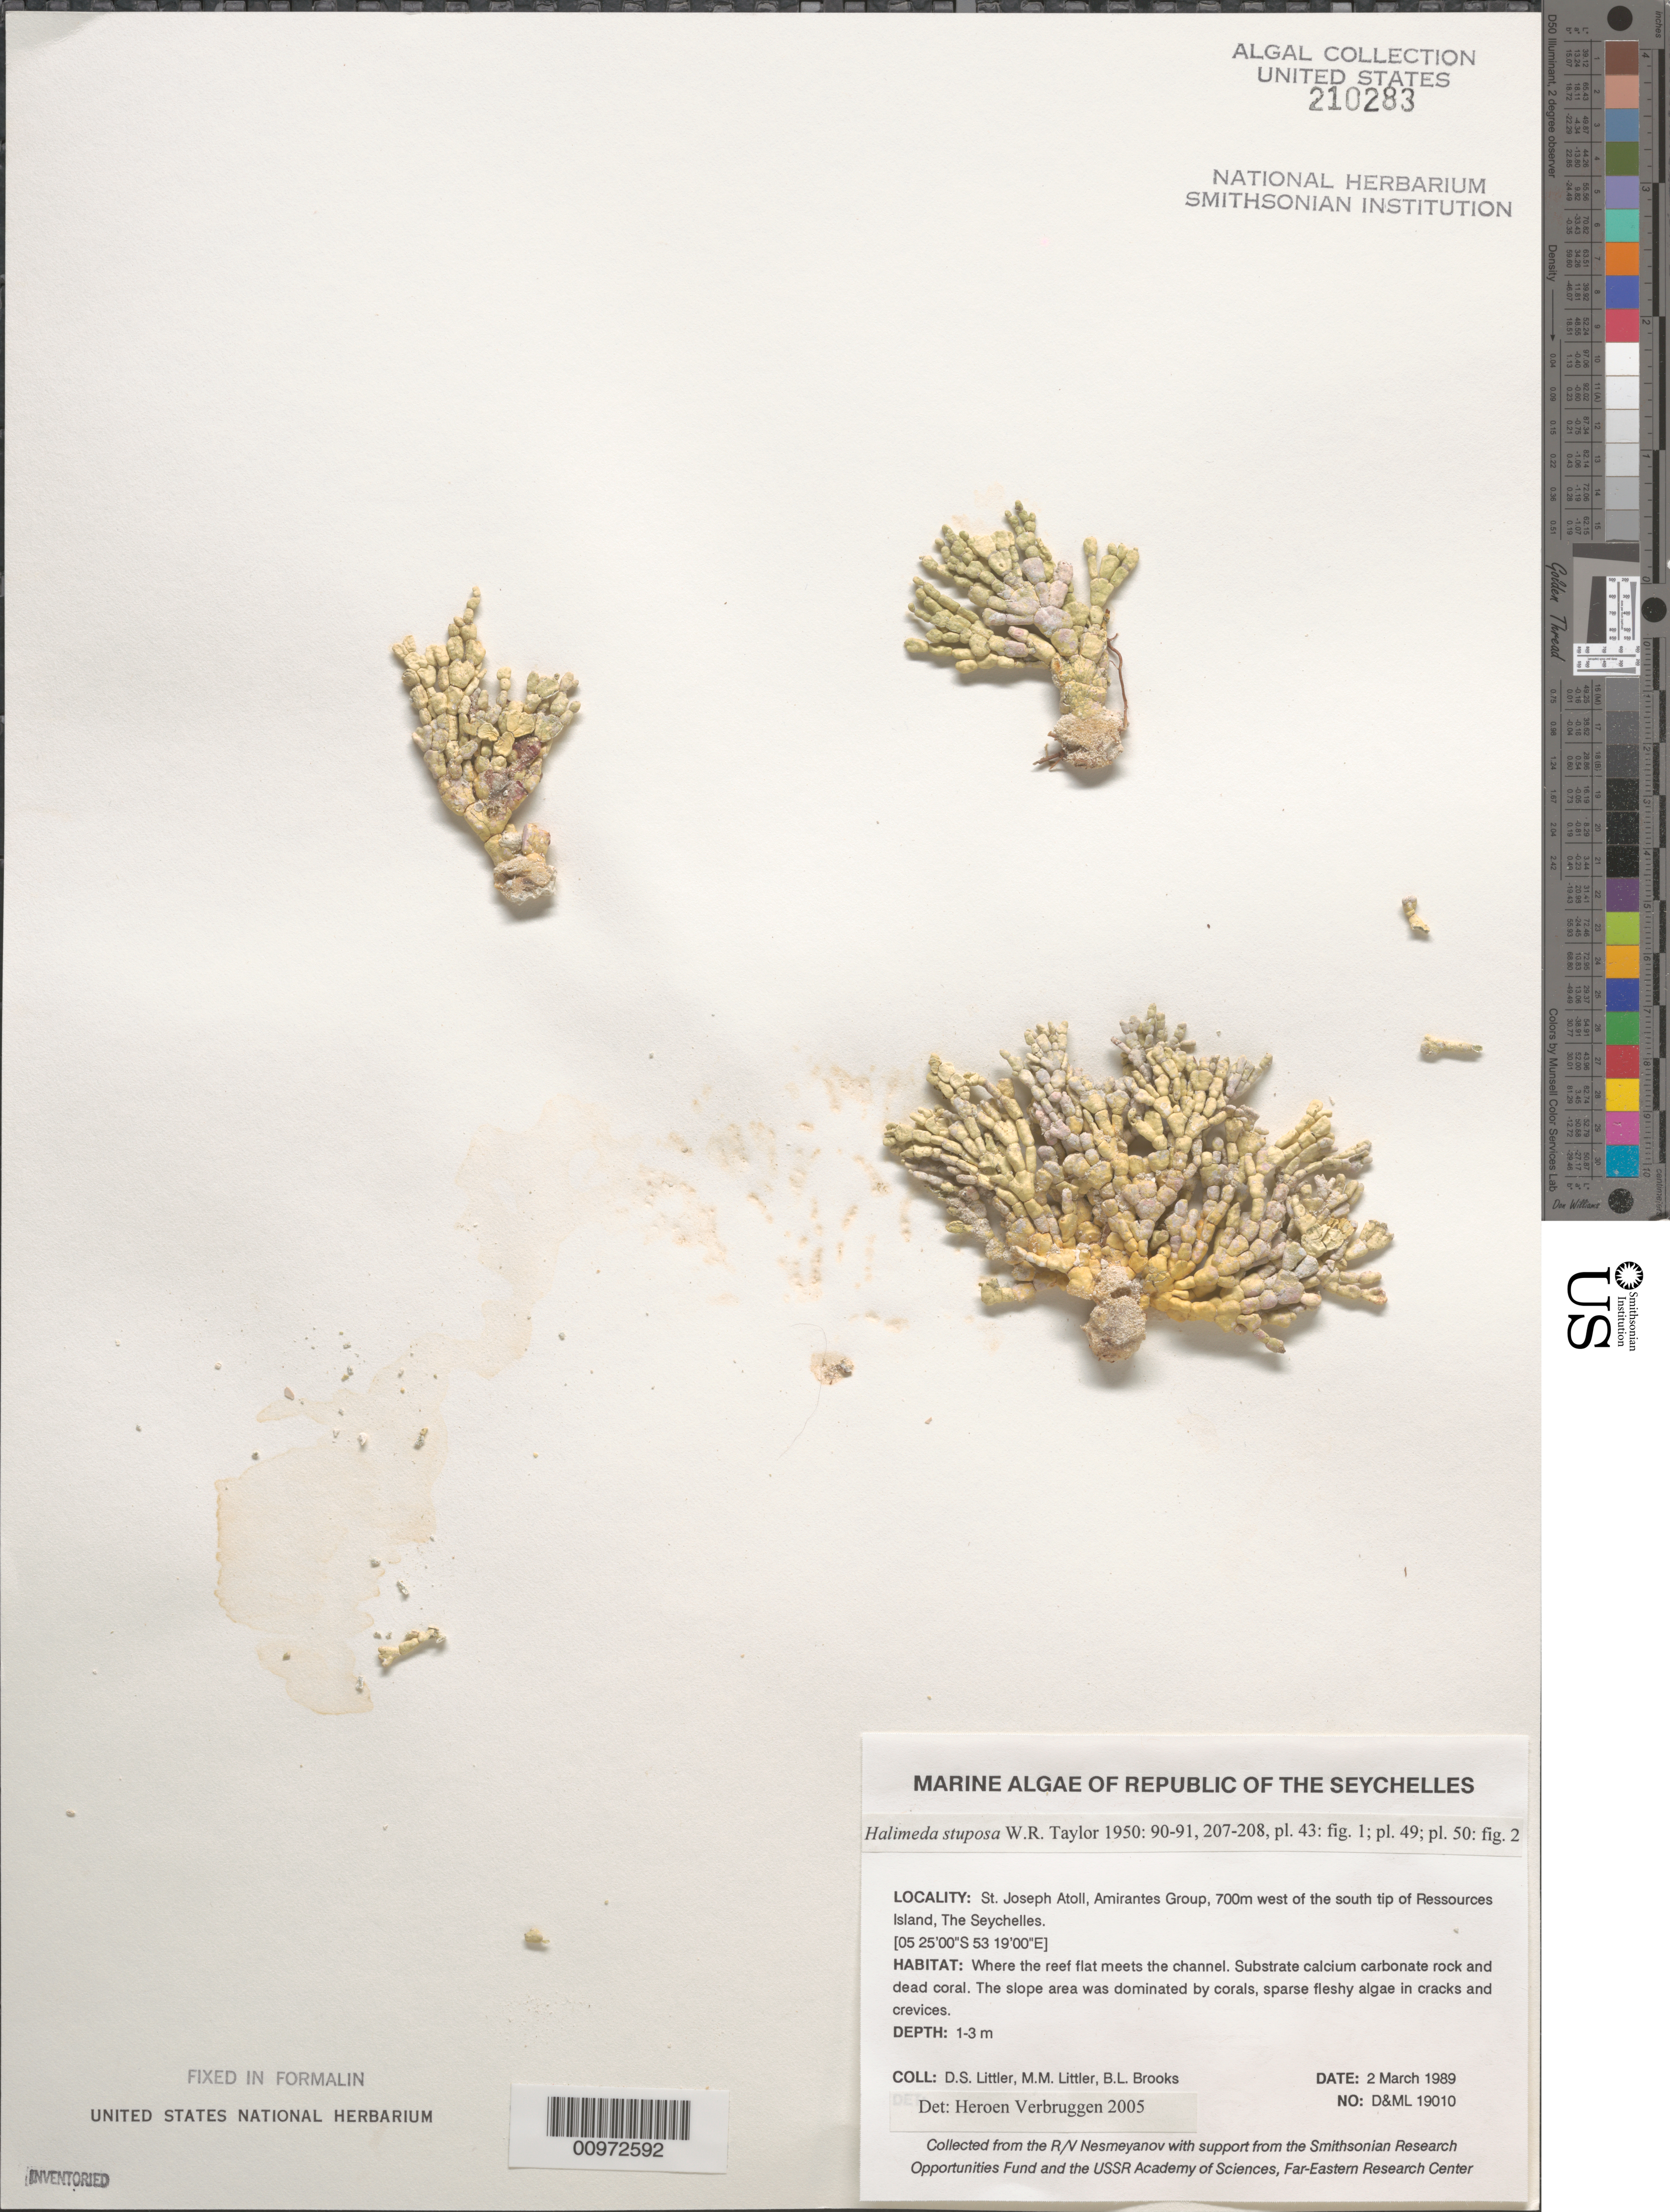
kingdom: Plantae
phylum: Chlorophyta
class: Ulvophyceae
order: Bryopsidales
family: Halimedaceae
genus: Halimeda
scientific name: Halimeda stuposa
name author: W.R. Taylor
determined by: Verbruggen, H.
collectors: D. S. Littler, M. M. Littler & B. Brooks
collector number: D&ML 19010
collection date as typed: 02 Mar 1989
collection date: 1989-03-02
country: Seychelles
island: St. Joseph Atoll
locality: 700 m west of south tip of Ressources Islet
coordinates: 05 25'00"S, 53 19'00"E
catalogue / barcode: US 210283